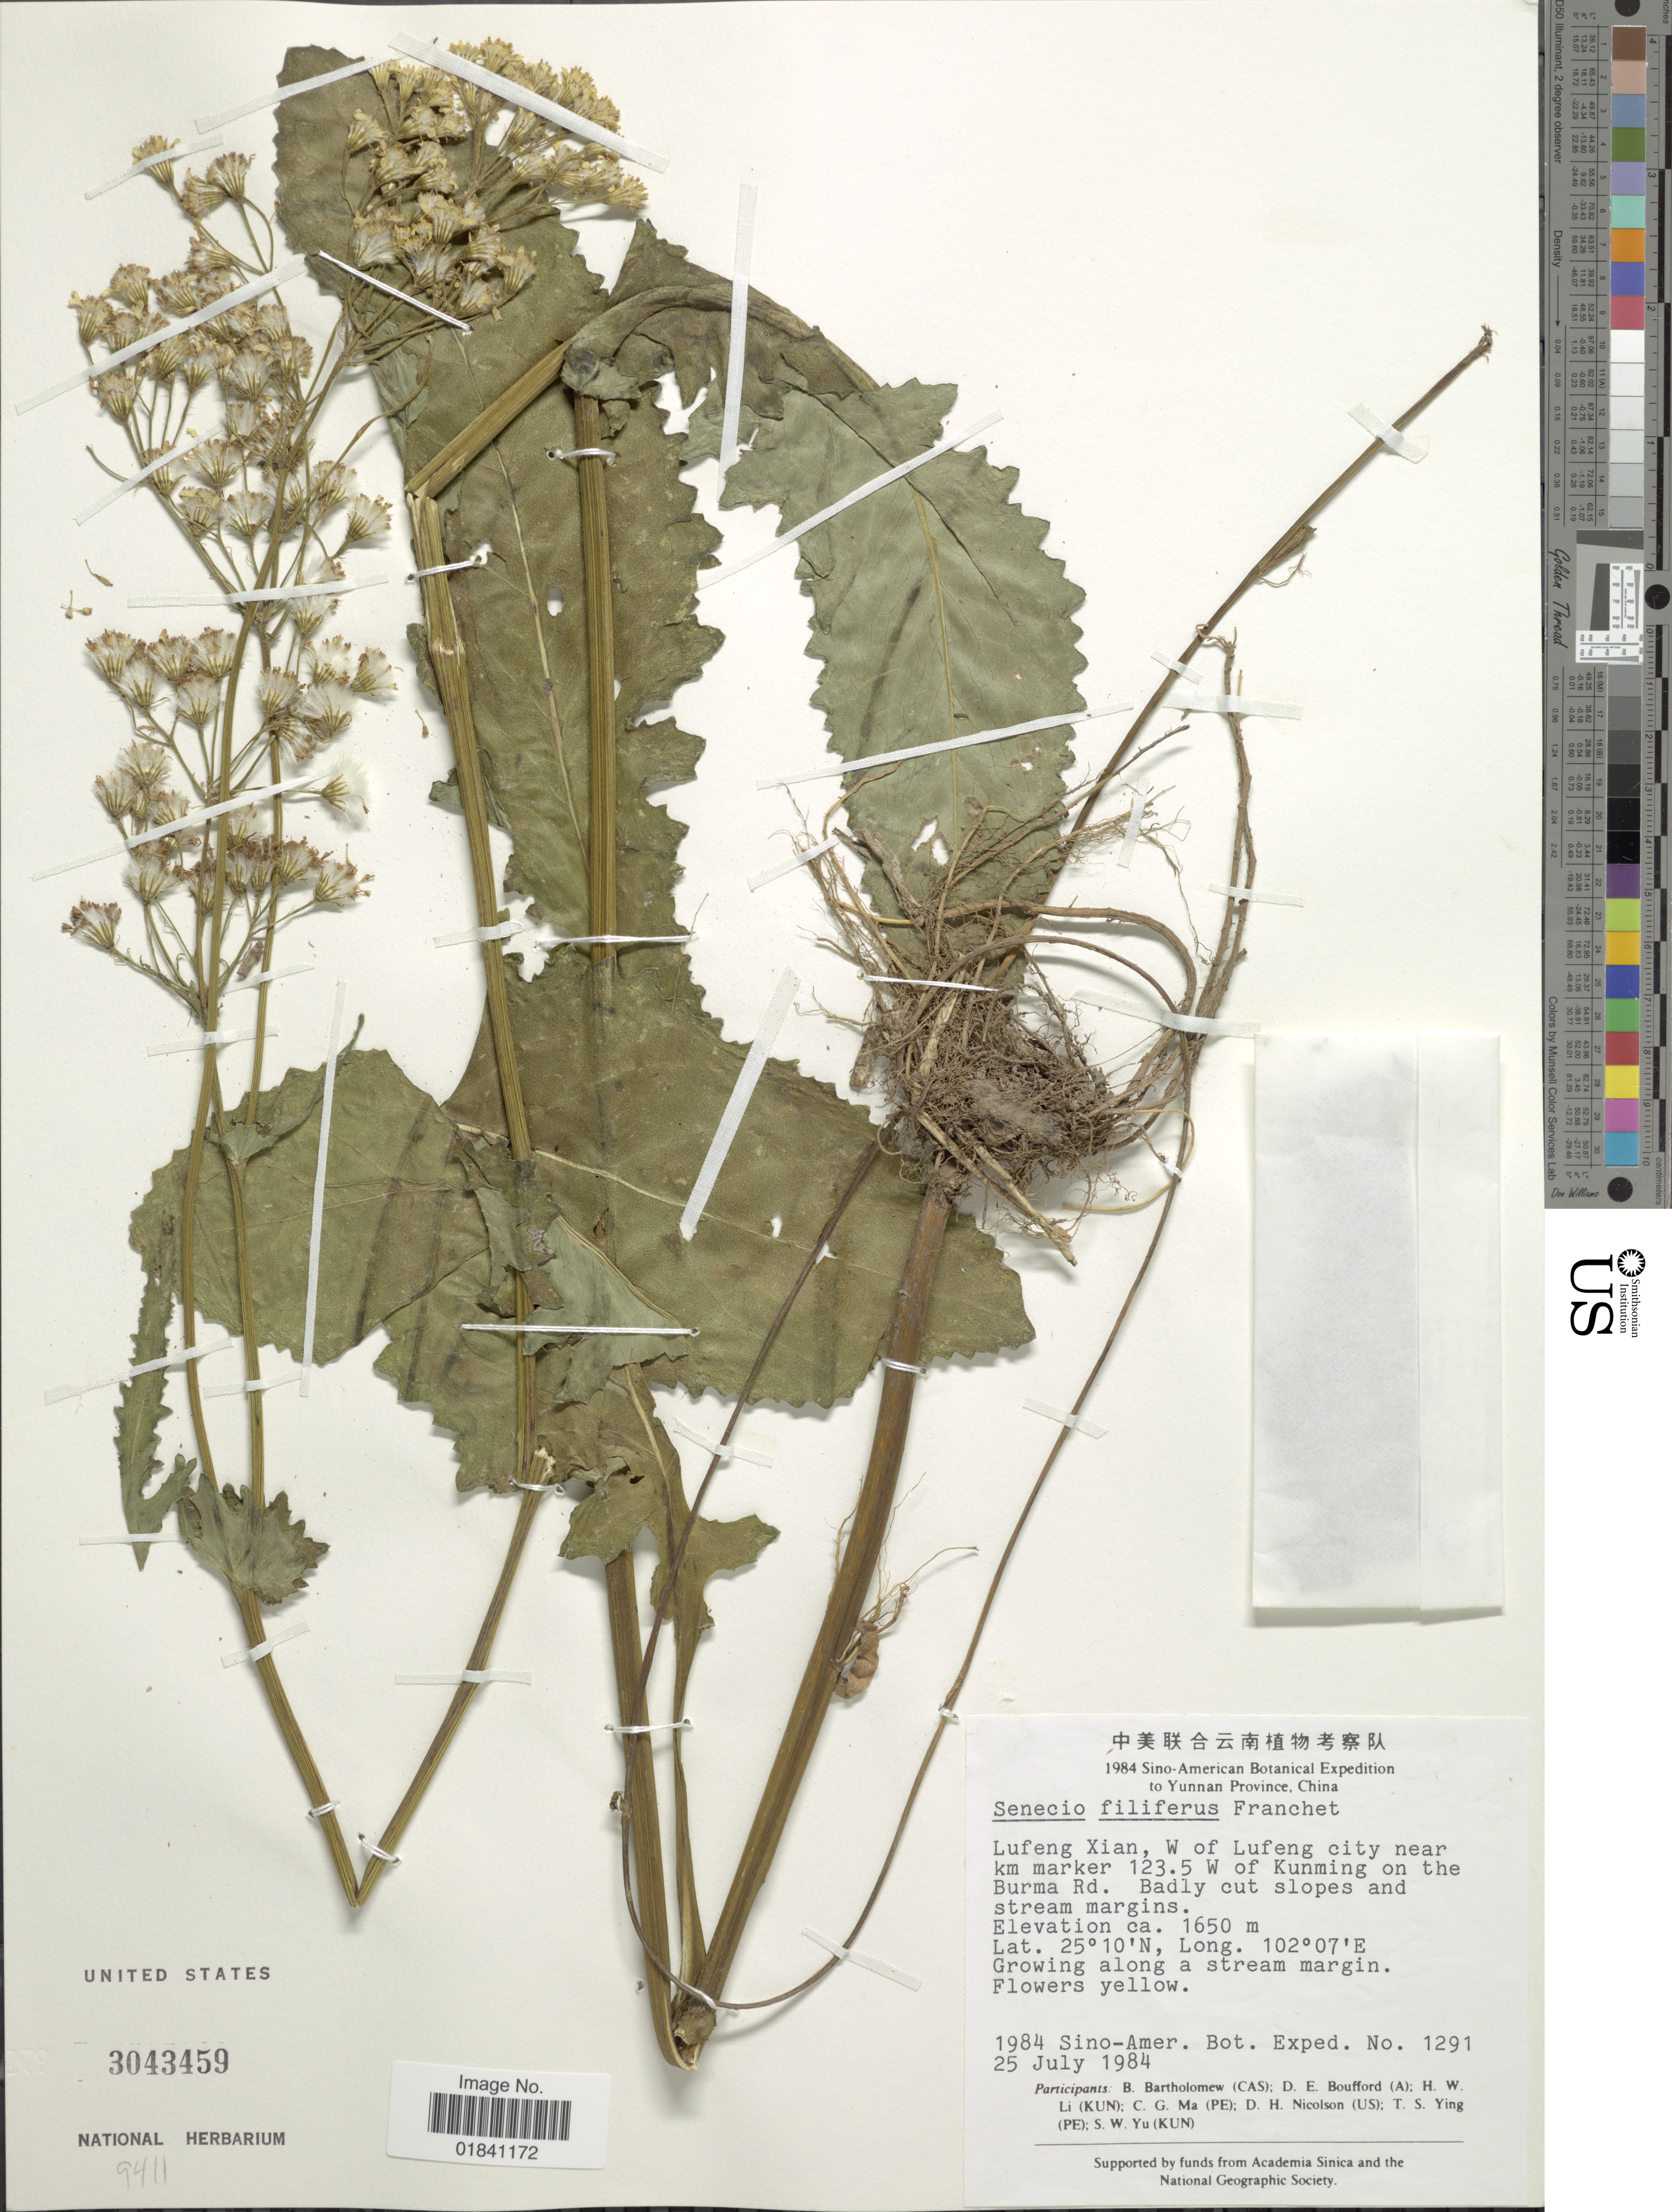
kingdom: Plantae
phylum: Tracheophyta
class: Magnoliopsida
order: Asterales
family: Asteraceae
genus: Senecio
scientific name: Senecio filiferus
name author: Franch.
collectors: Sino-Amer. Bot. Exped. 1984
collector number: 1291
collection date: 1984-07-25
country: China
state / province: Yunnan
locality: Lufeng Xian, W of Lufeng city near km marker 123.5 W of Kunming on the Burma Rd.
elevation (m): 1650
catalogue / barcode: US 3043459